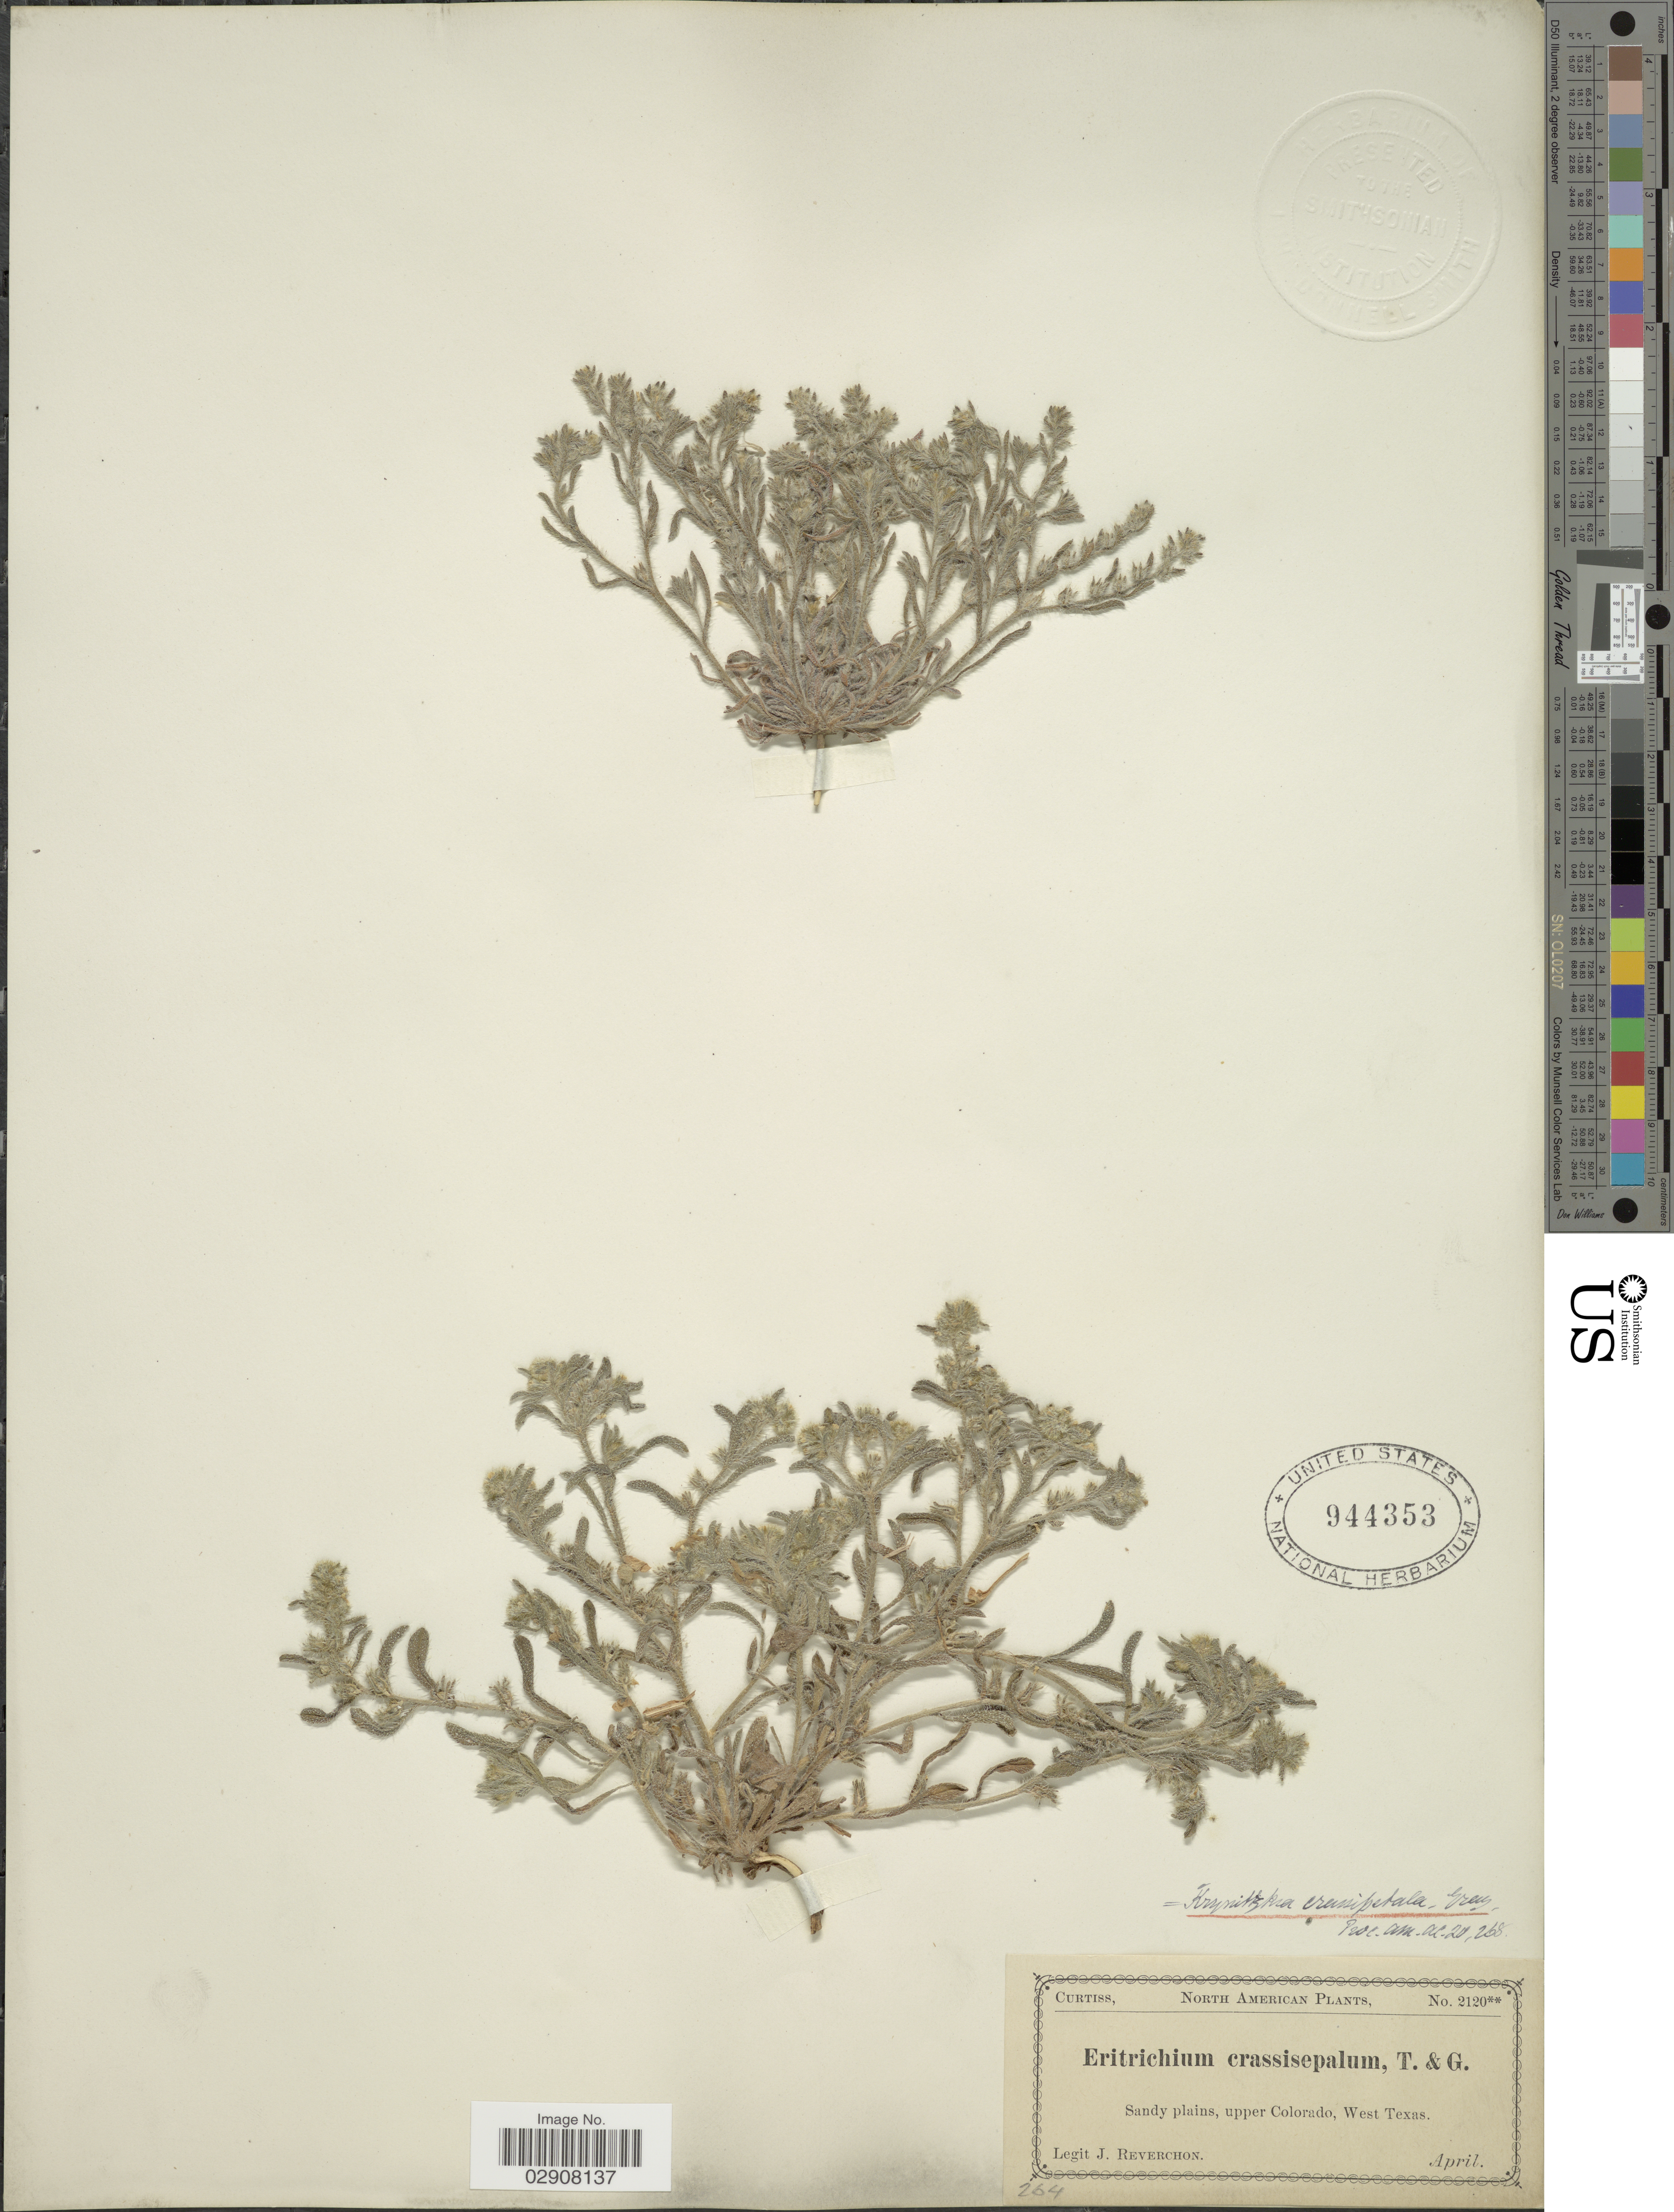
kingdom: Plantae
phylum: Tracheophyta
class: Magnoliopsida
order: Boraginales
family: Boraginaceae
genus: Cryptantha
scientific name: Cryptantha minima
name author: Rydb.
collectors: J. Reverchon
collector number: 2120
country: United States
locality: Sandy Plains, upper Colorado, West Texas.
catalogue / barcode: US 944353